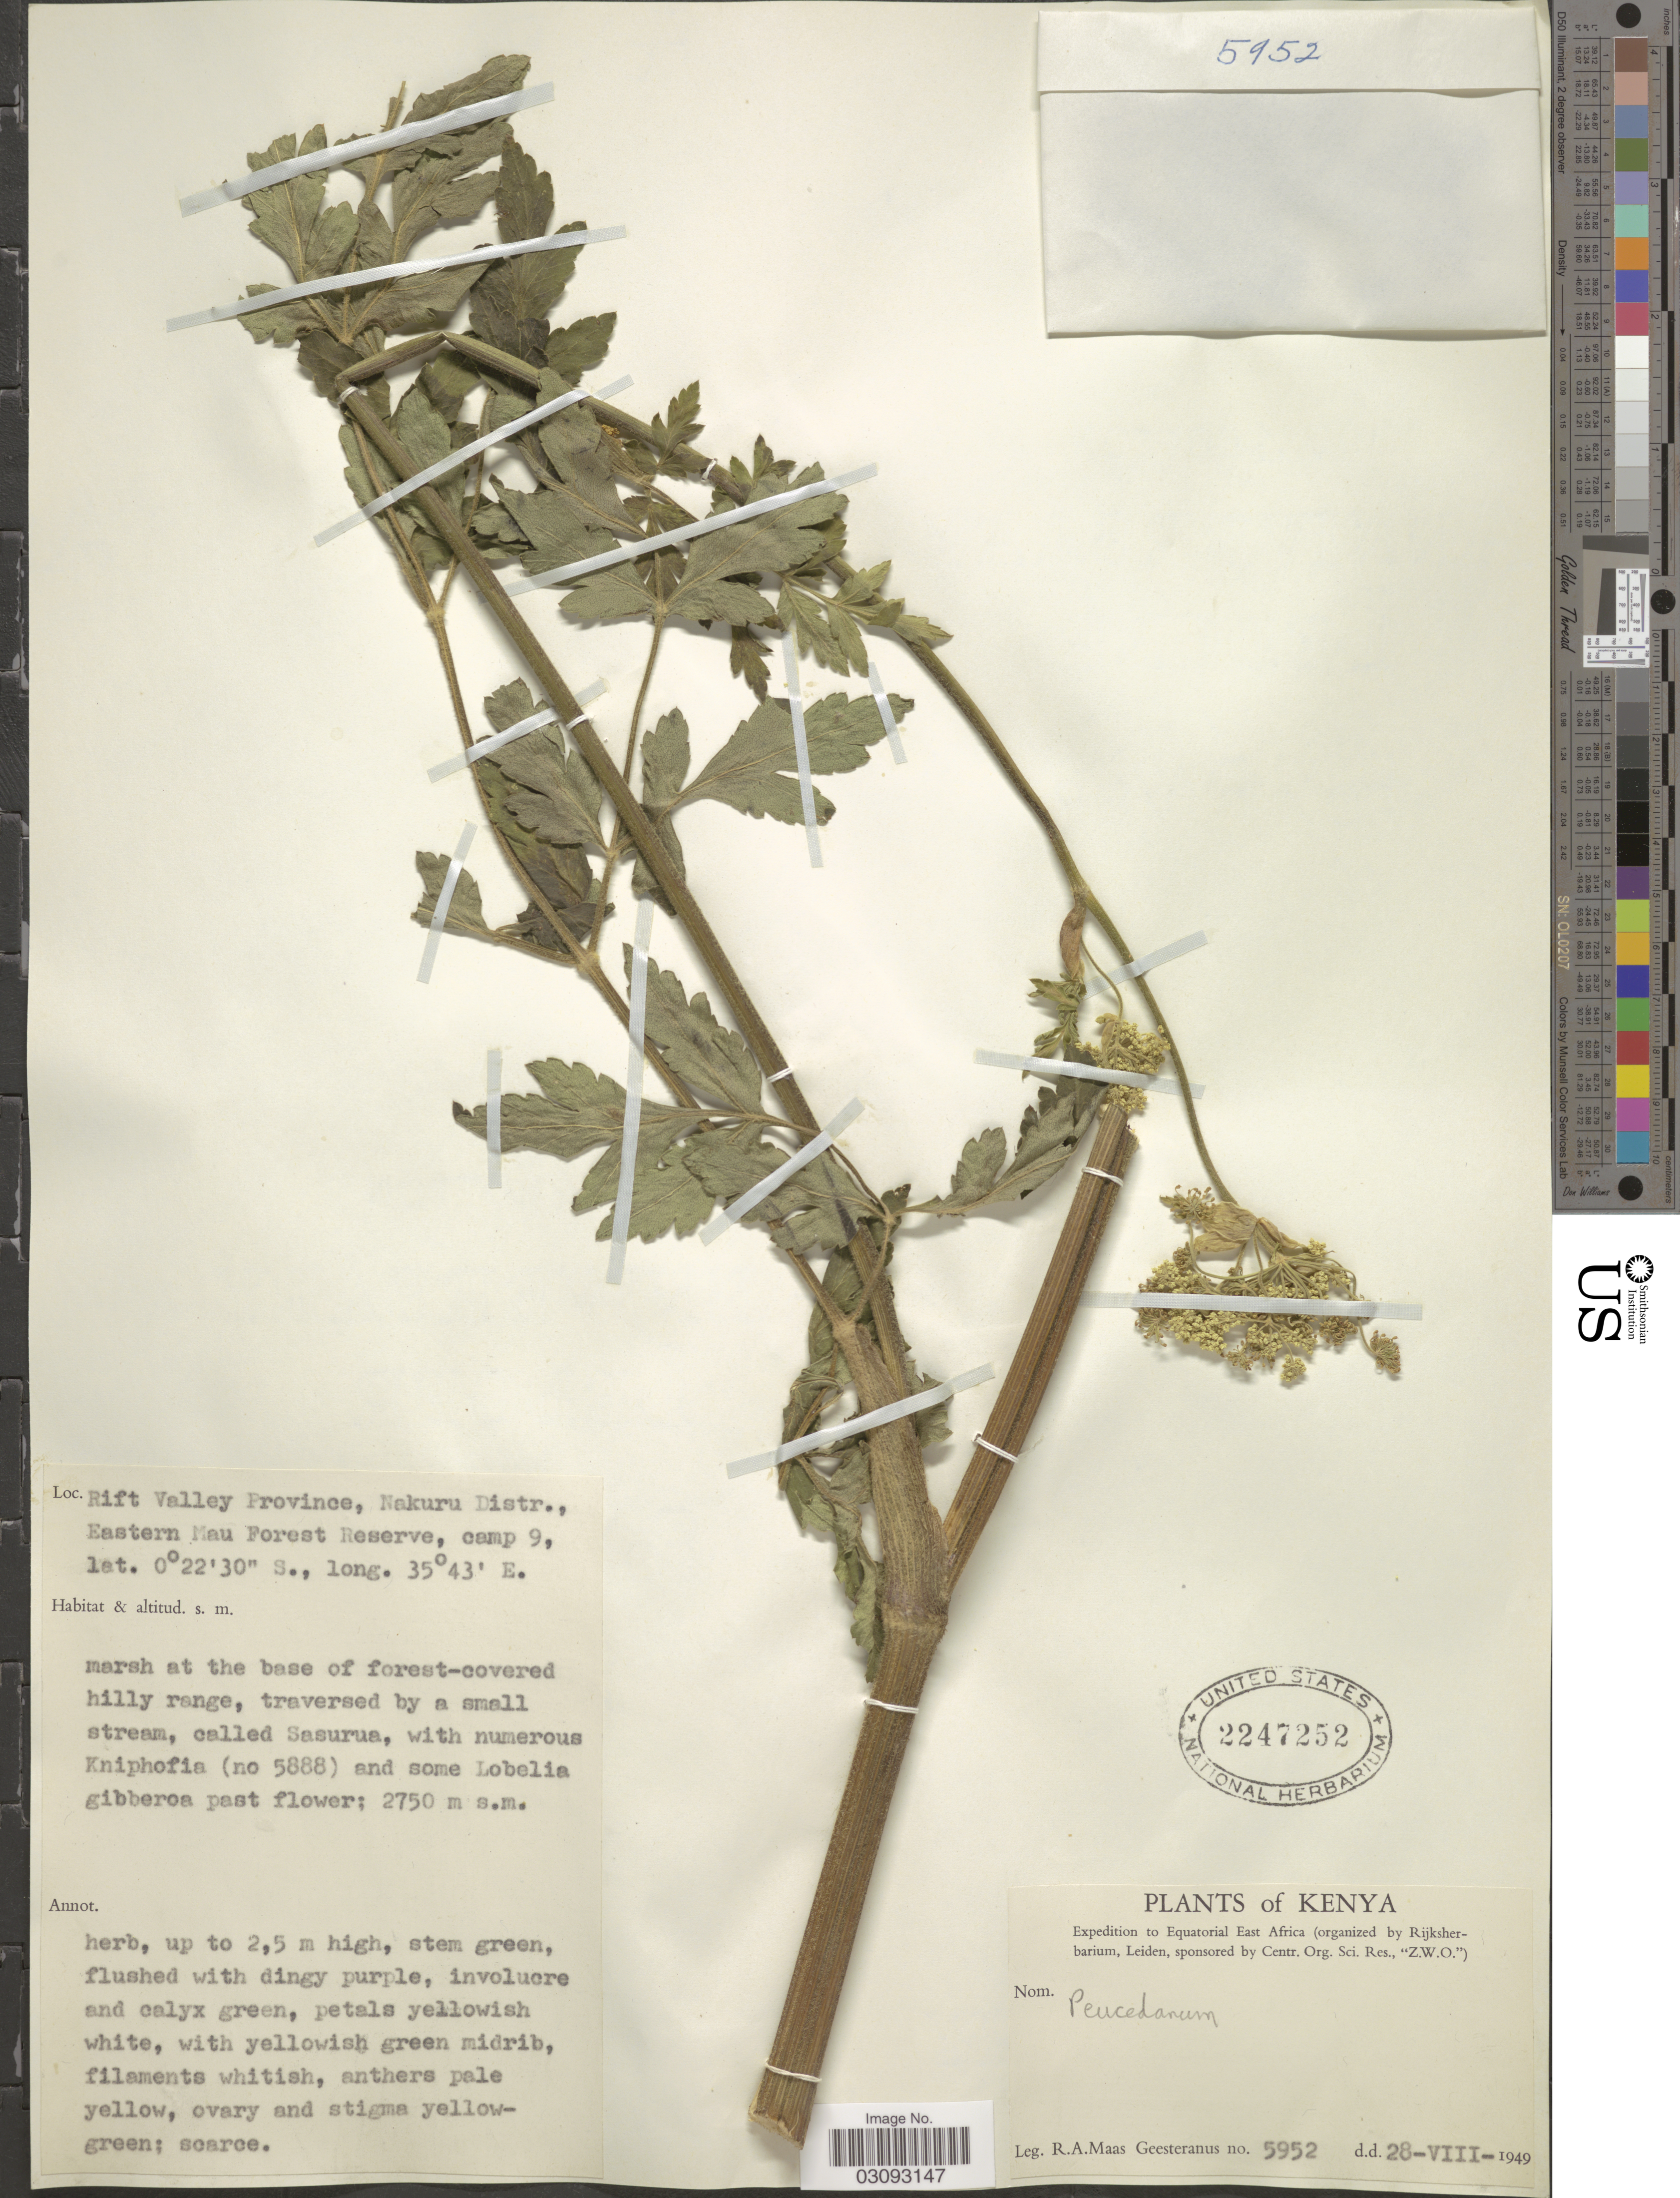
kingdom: Plantae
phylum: Tracheophyta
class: Magnoliopsida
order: Apiales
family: Apiaceae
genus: Peucedanum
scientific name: Peucedanum sp.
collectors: R. A. Maas Geesteranus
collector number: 5952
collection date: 1949-08-28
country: Kenya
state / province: Nakuru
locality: Rift Valley Province, Nakuru Distr., Eastern Mau Forest Reserve, camp 9.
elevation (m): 2750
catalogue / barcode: US 2247252